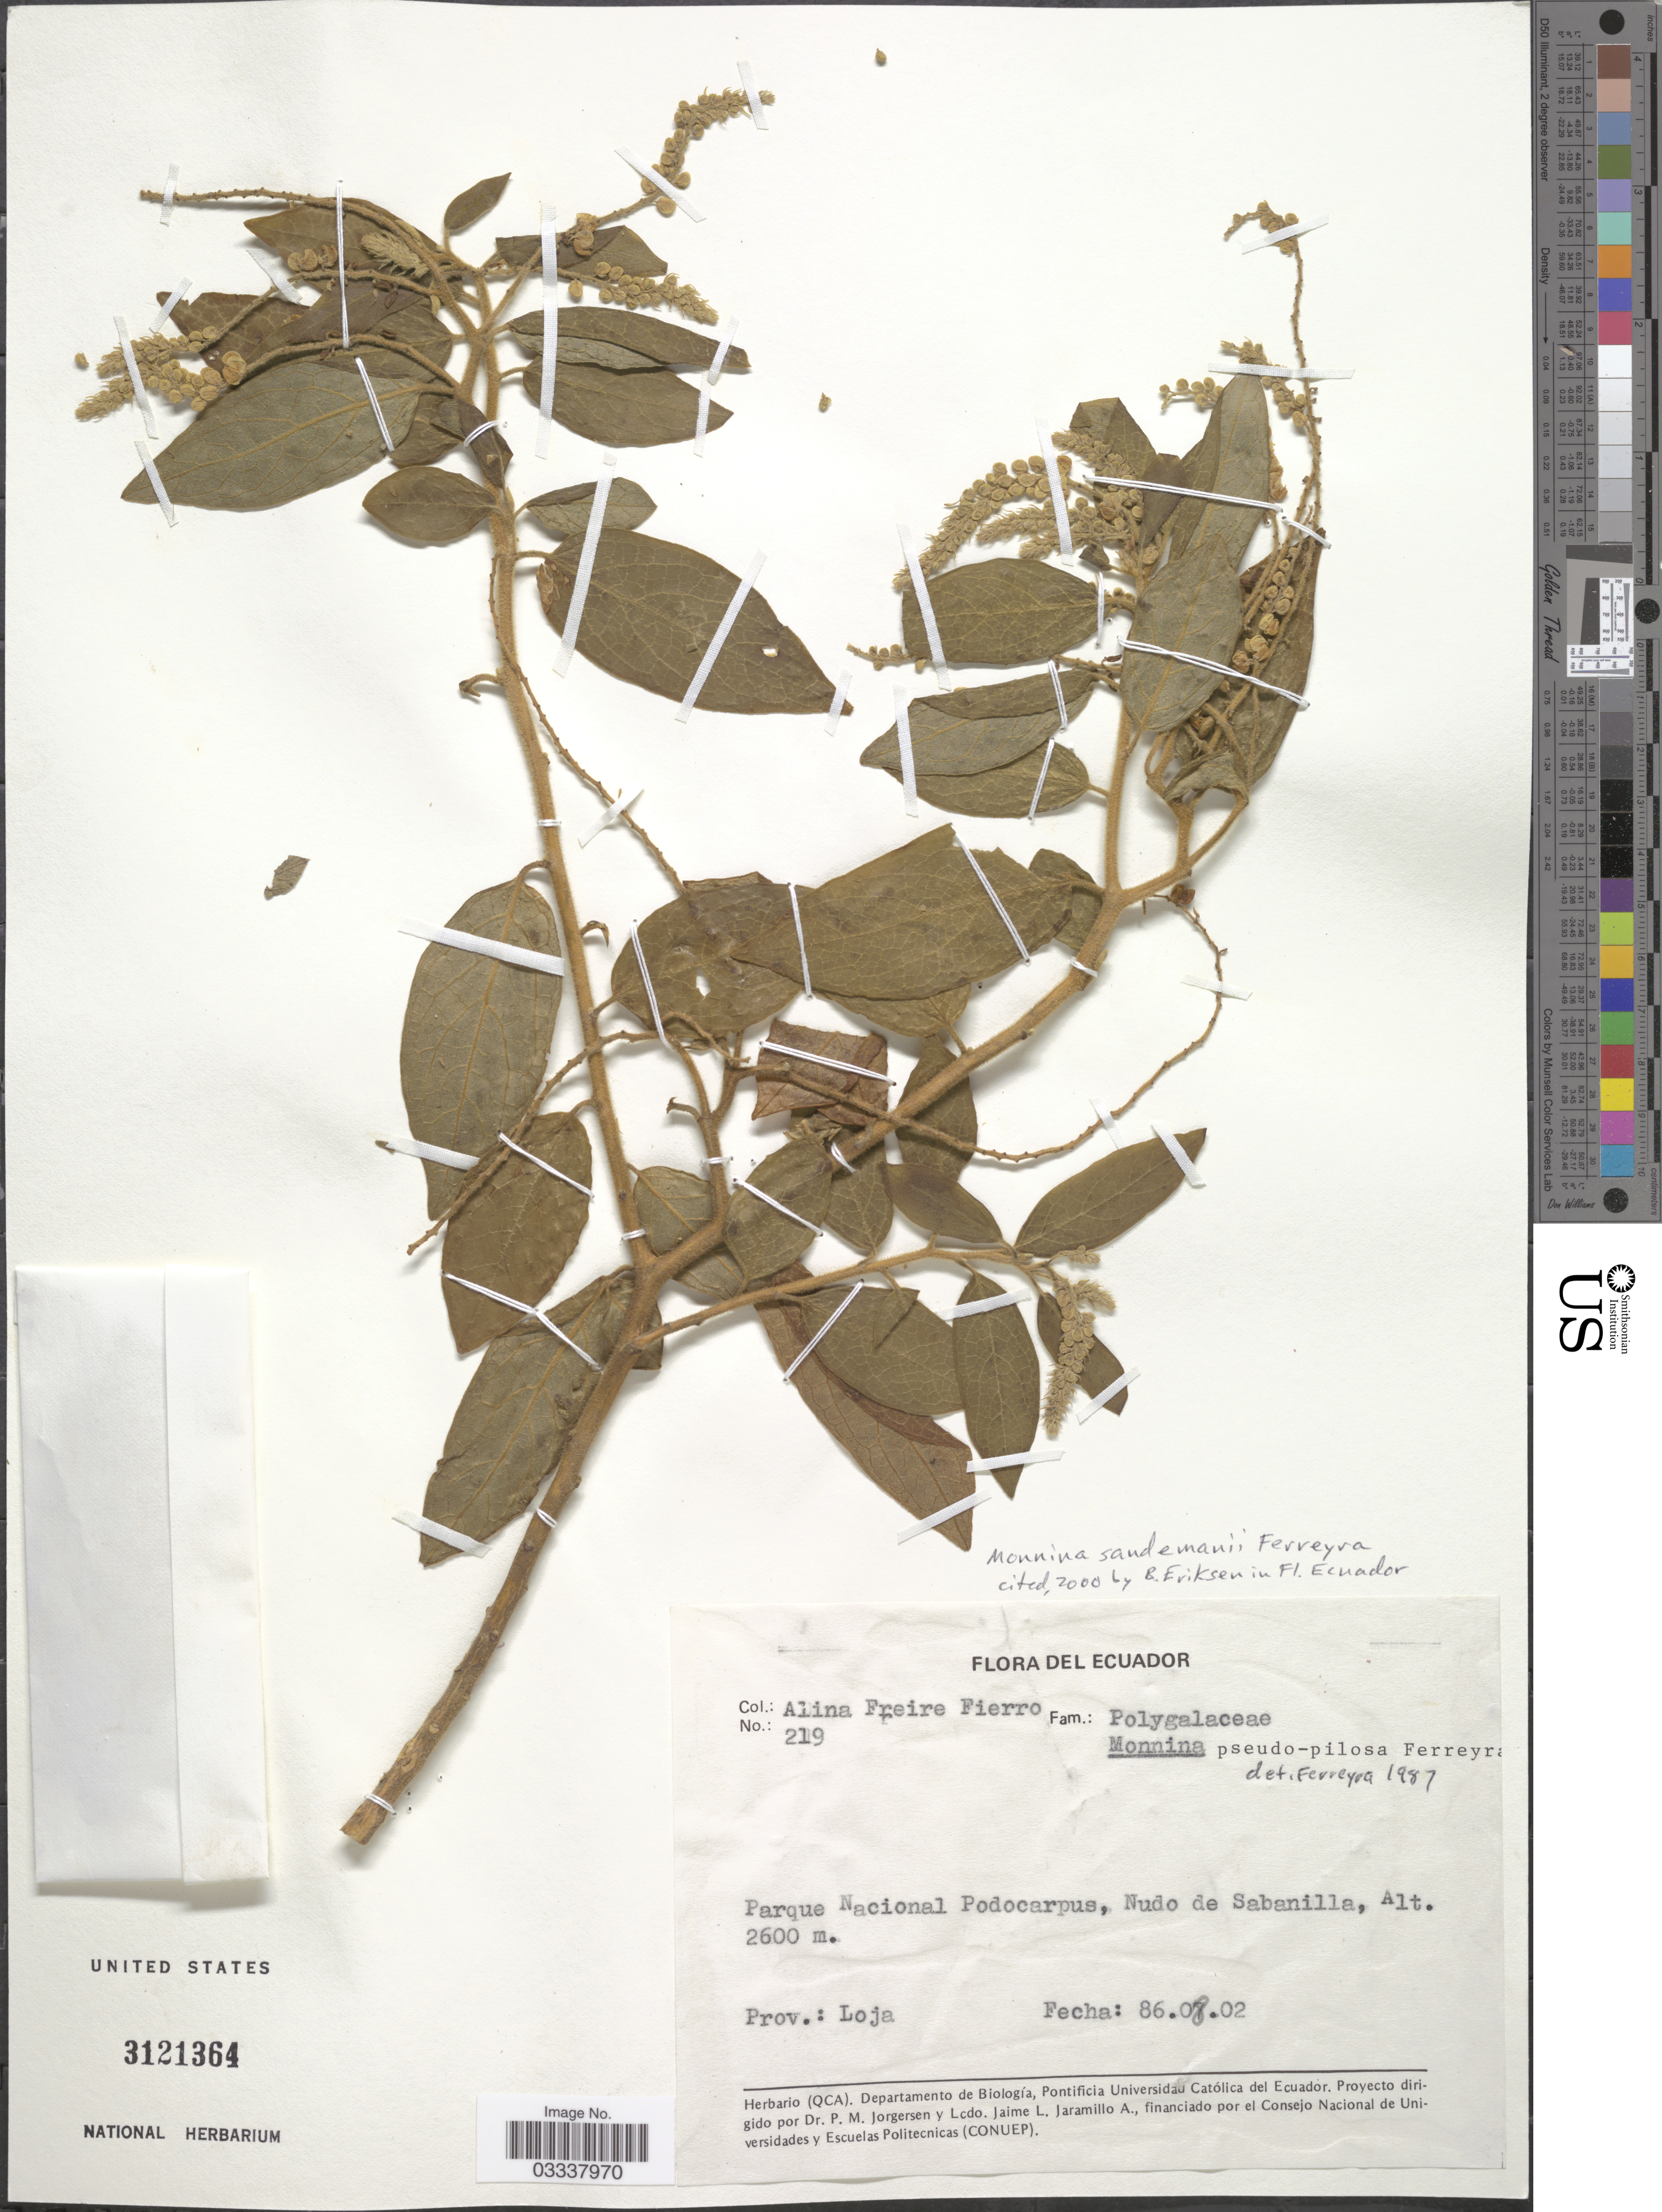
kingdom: Plantae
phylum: Tracheophyta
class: Magnoliopsida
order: Fabales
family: Polygalaceae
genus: Monnina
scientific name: Monnina sandemanii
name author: Ferreyra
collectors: A. Freire-Fierro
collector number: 219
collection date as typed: Transcribed d/m/y: 2/8/86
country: Ecuador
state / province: Loja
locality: Parque Nacional Podocarpus, Nudo de Sabanilla.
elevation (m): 2600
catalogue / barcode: US 3121364